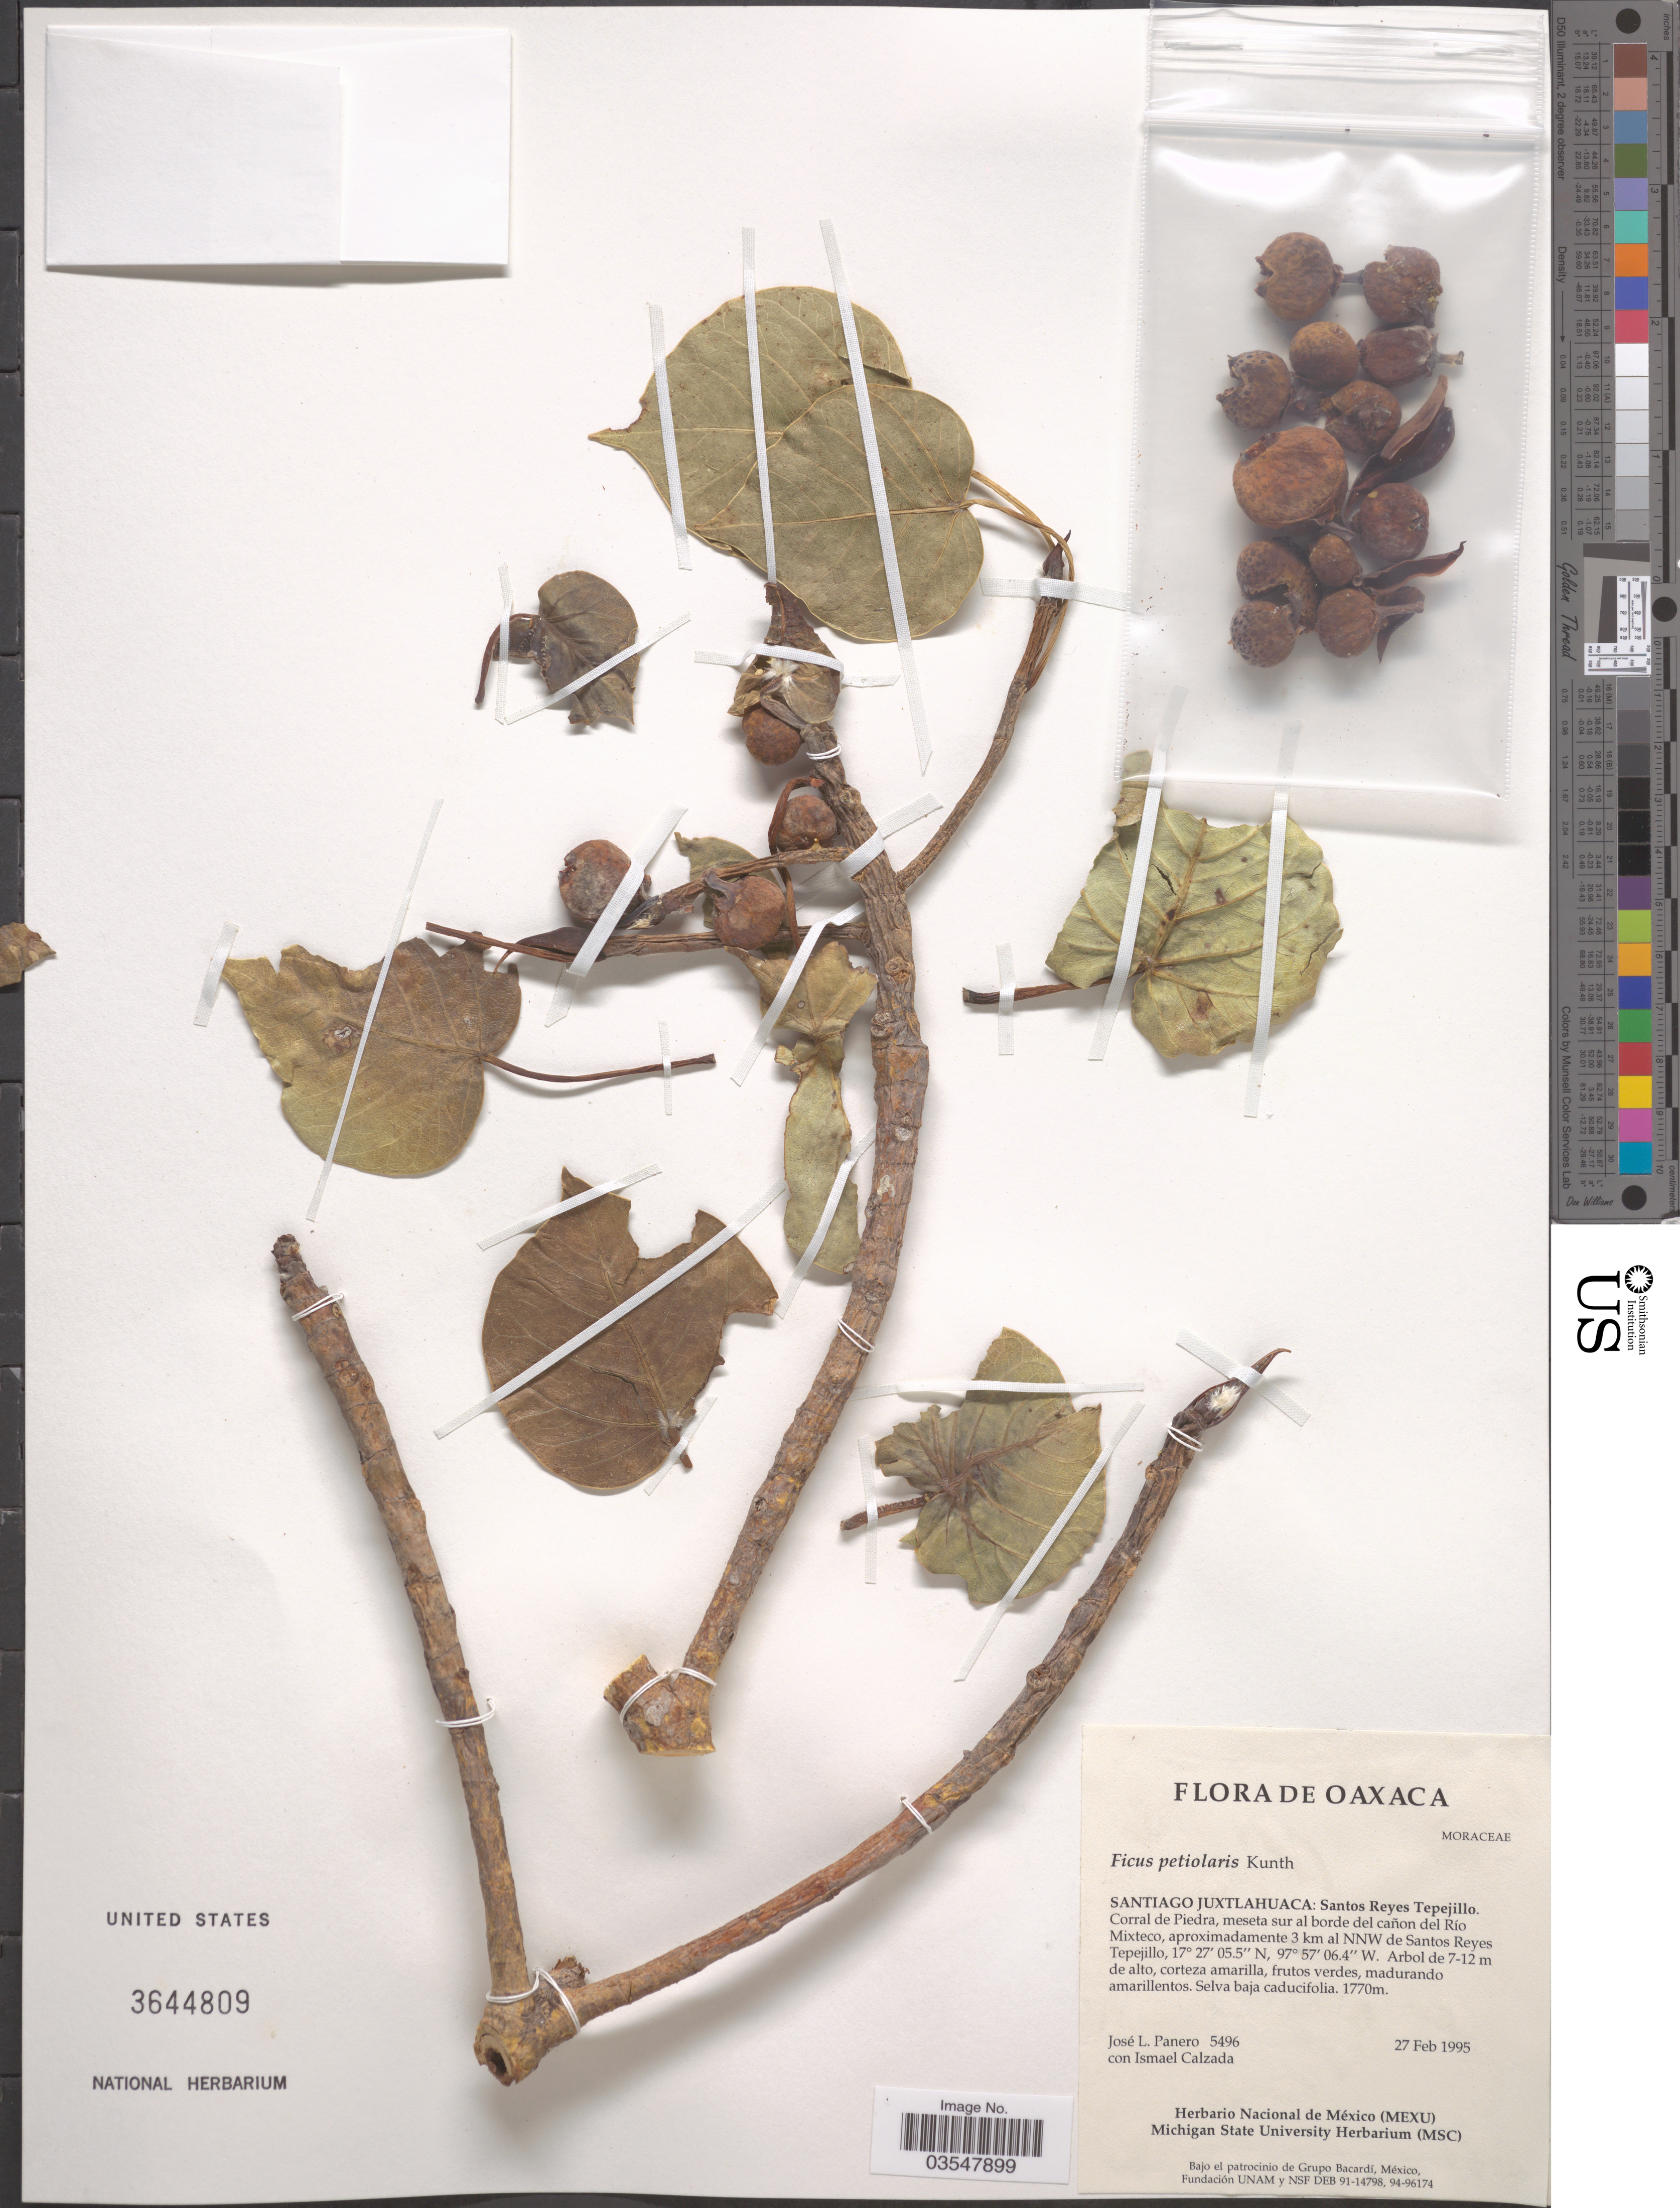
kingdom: Plantae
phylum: Tracheophyta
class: Magnoliopsida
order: Rosales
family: Moraceae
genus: Ficus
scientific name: Ficus petiolaris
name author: Kunth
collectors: J. L. Panero & I. Calzada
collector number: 5496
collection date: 1995-02-27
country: Mexico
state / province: Oaxaca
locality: Santiago Juxtlahuaca: Santos Reyes Tepejillo. Corral de Piedra, meseta sur al borde del cañon del Río Mixteco, aproximadamente 3 km al NNW de Santos Reyes Tepejillo.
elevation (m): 1770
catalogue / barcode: US 3644809